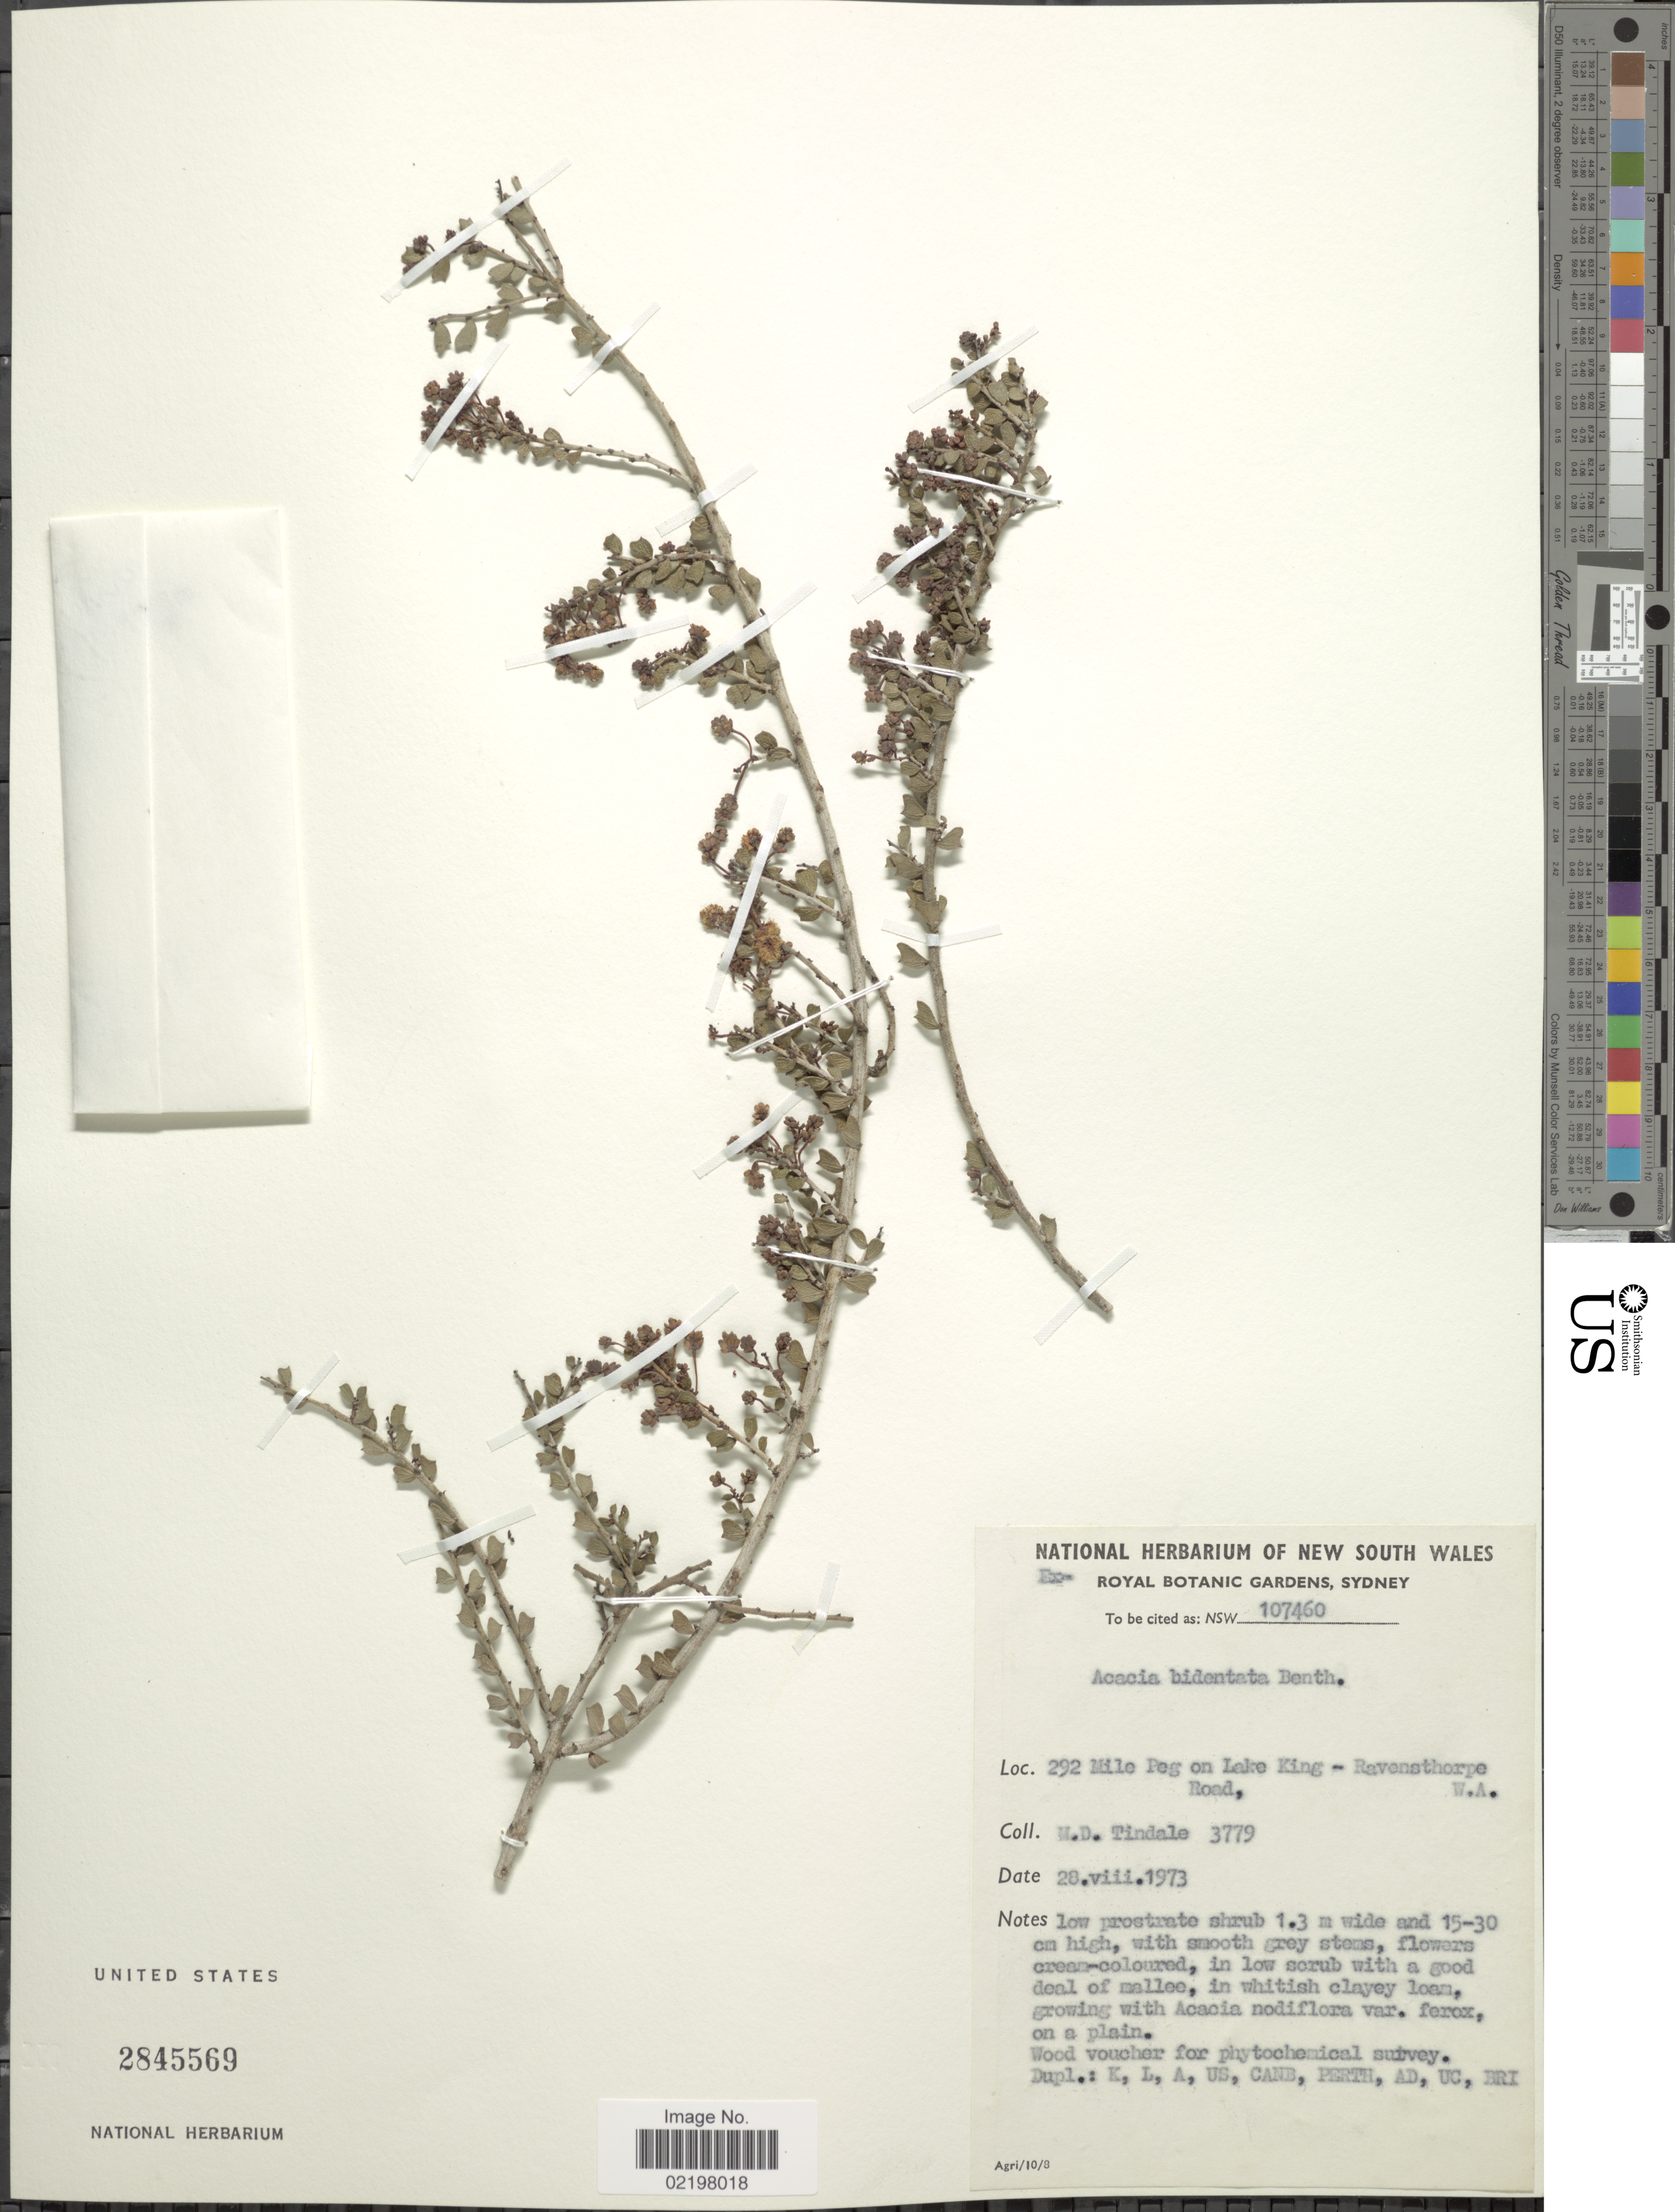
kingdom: Plantae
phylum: Tracheophyta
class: Magnoliopsida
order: Fabales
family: Fabaceae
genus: Acacia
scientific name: Acacia bidentata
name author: Benth.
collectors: M. D. Tindale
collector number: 3779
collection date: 1973-08-28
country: Australia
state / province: New South Wales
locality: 292 Mile Peg on Lake King, Ravensthorpe Road, W.A.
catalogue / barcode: US 2845569